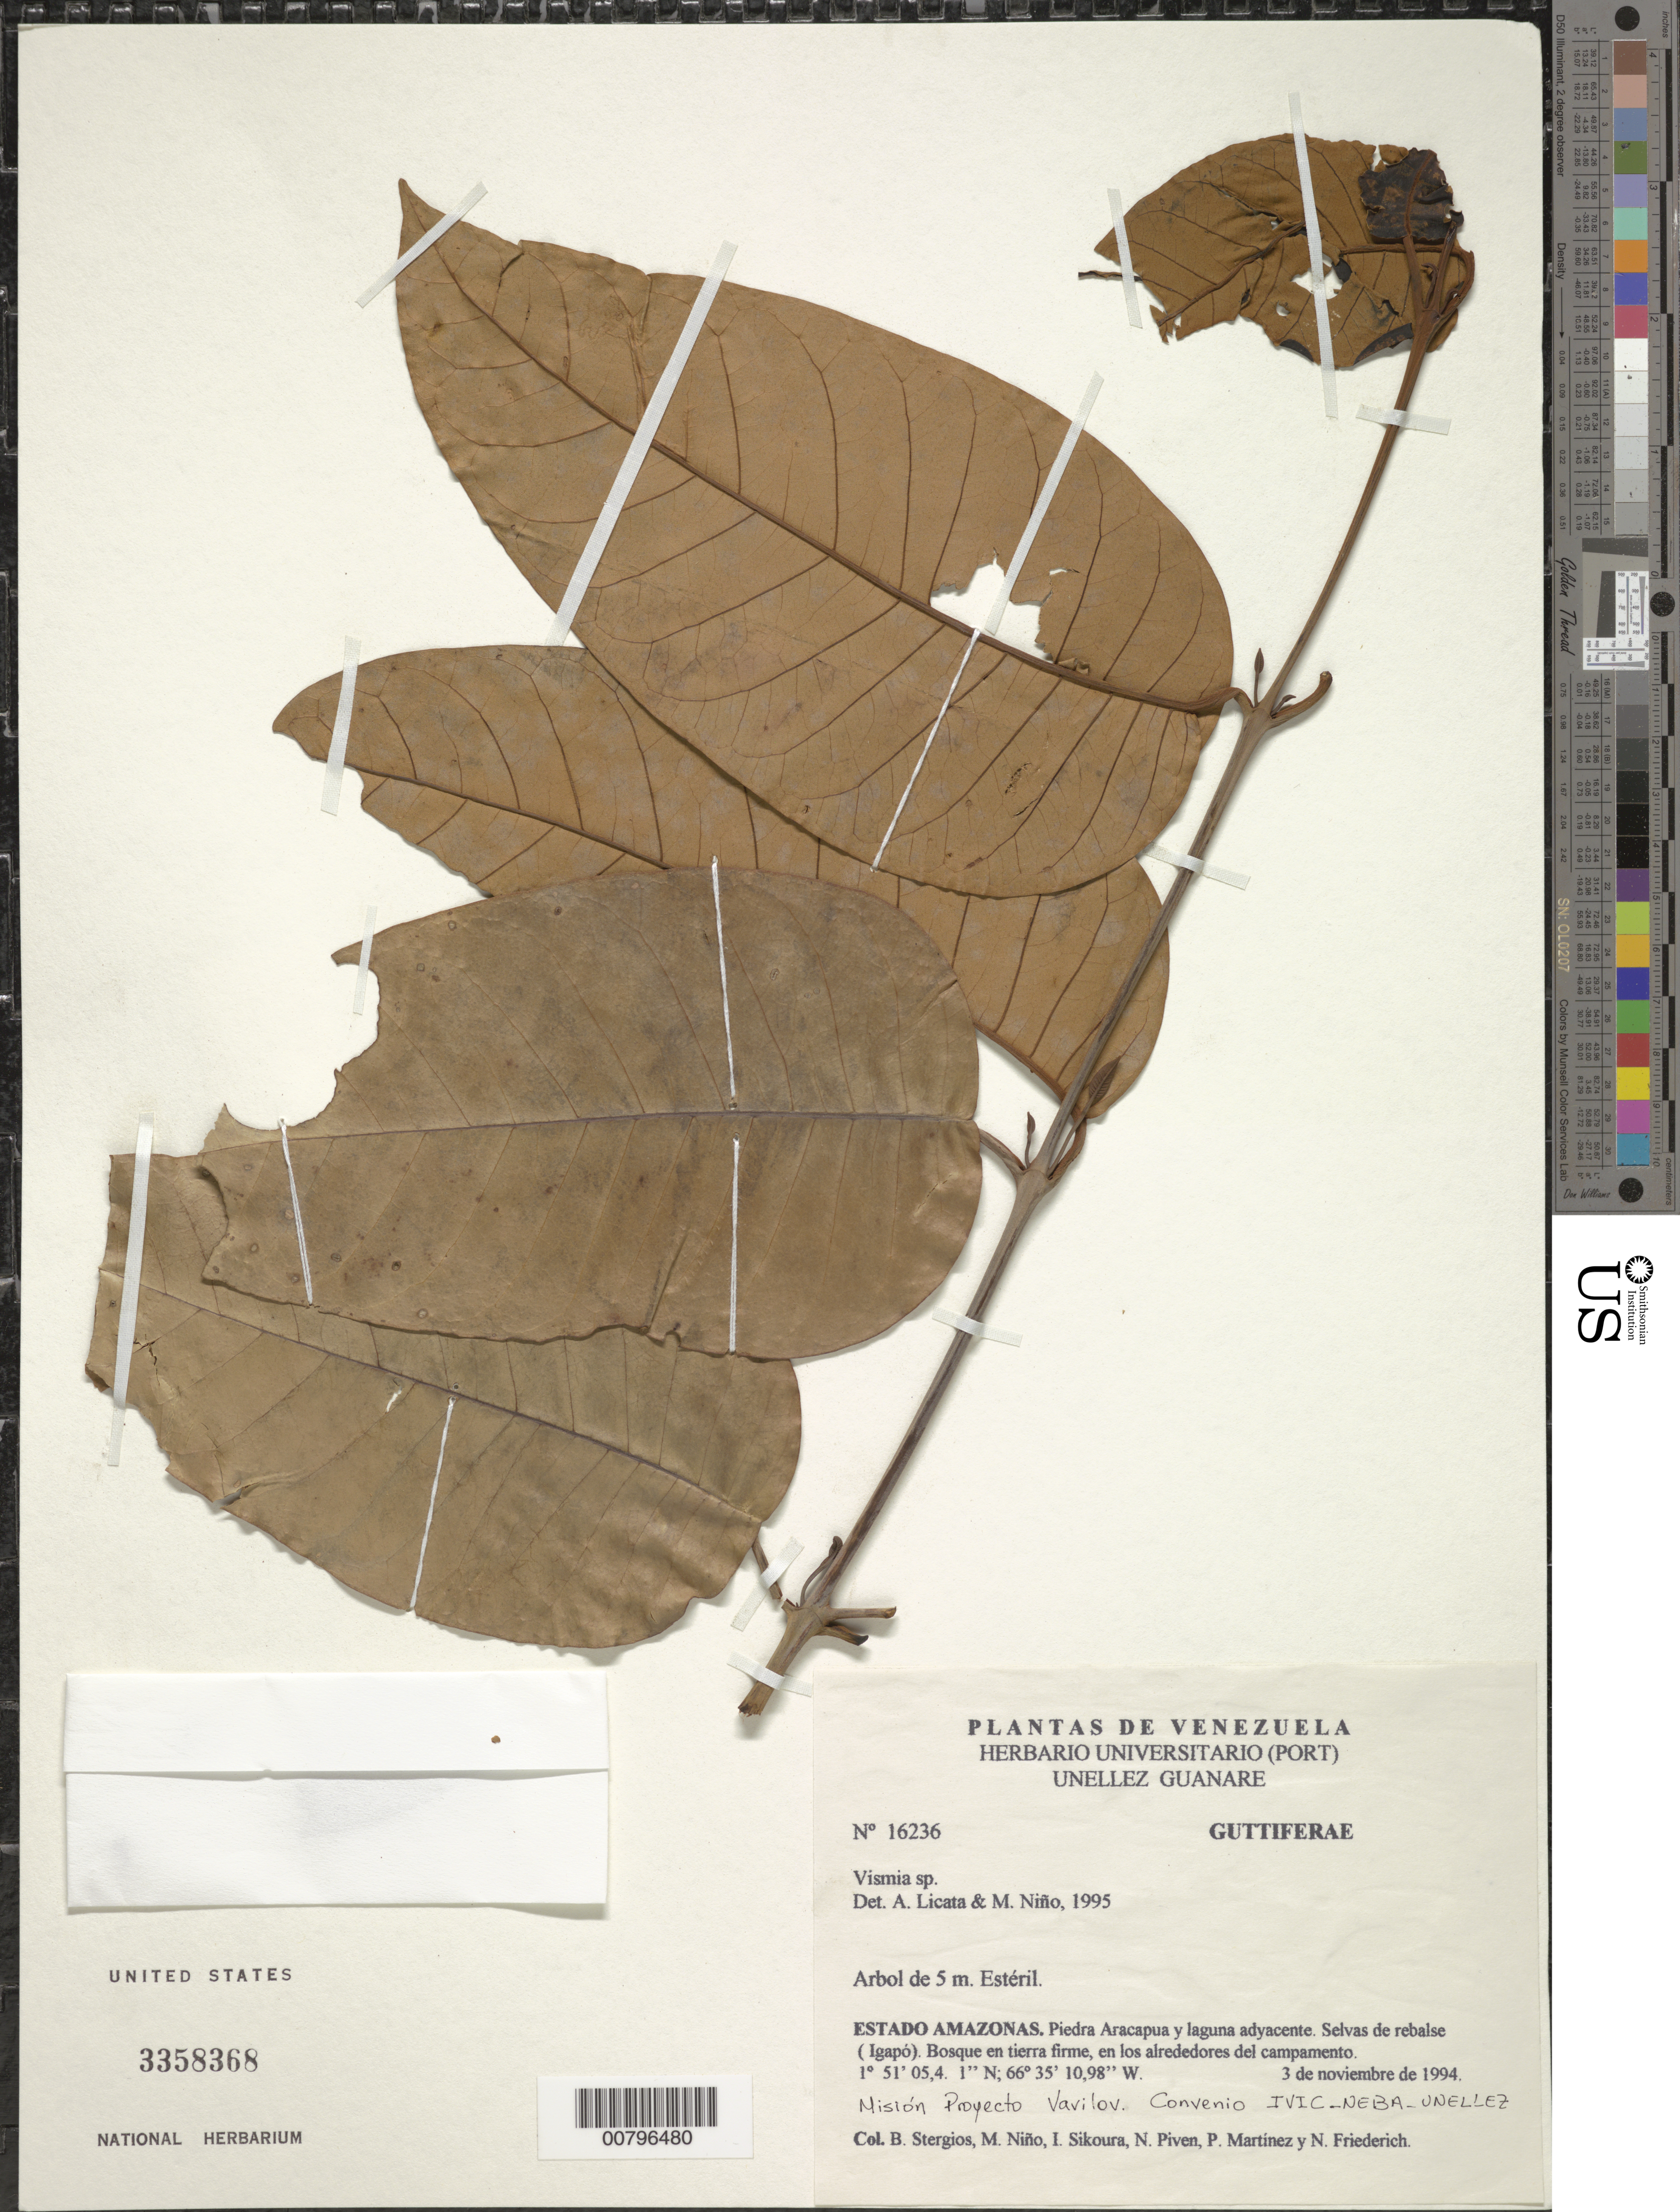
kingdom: Plantae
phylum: Tracheophyta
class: Magnoliopsida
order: Malpighiales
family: Hypericaceae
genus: Vismia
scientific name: Vismia sp.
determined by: Licata, A.; Niño, S. M.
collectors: B. G. Stergios, S. M. Niño, I. Sikoura, N. Piven, P. Martinez & N. Friederich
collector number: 16236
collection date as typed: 3-Nov-94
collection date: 1994-11-03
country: Venezuela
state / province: Amazonas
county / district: Río Negro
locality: Piedra Aracapua y laguna adyacente; Mision Proyecto Vavilov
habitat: Selvas de rebalse (Igapo). Bosque en tierra firme, en los alrededores del campamento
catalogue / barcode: US 3358368